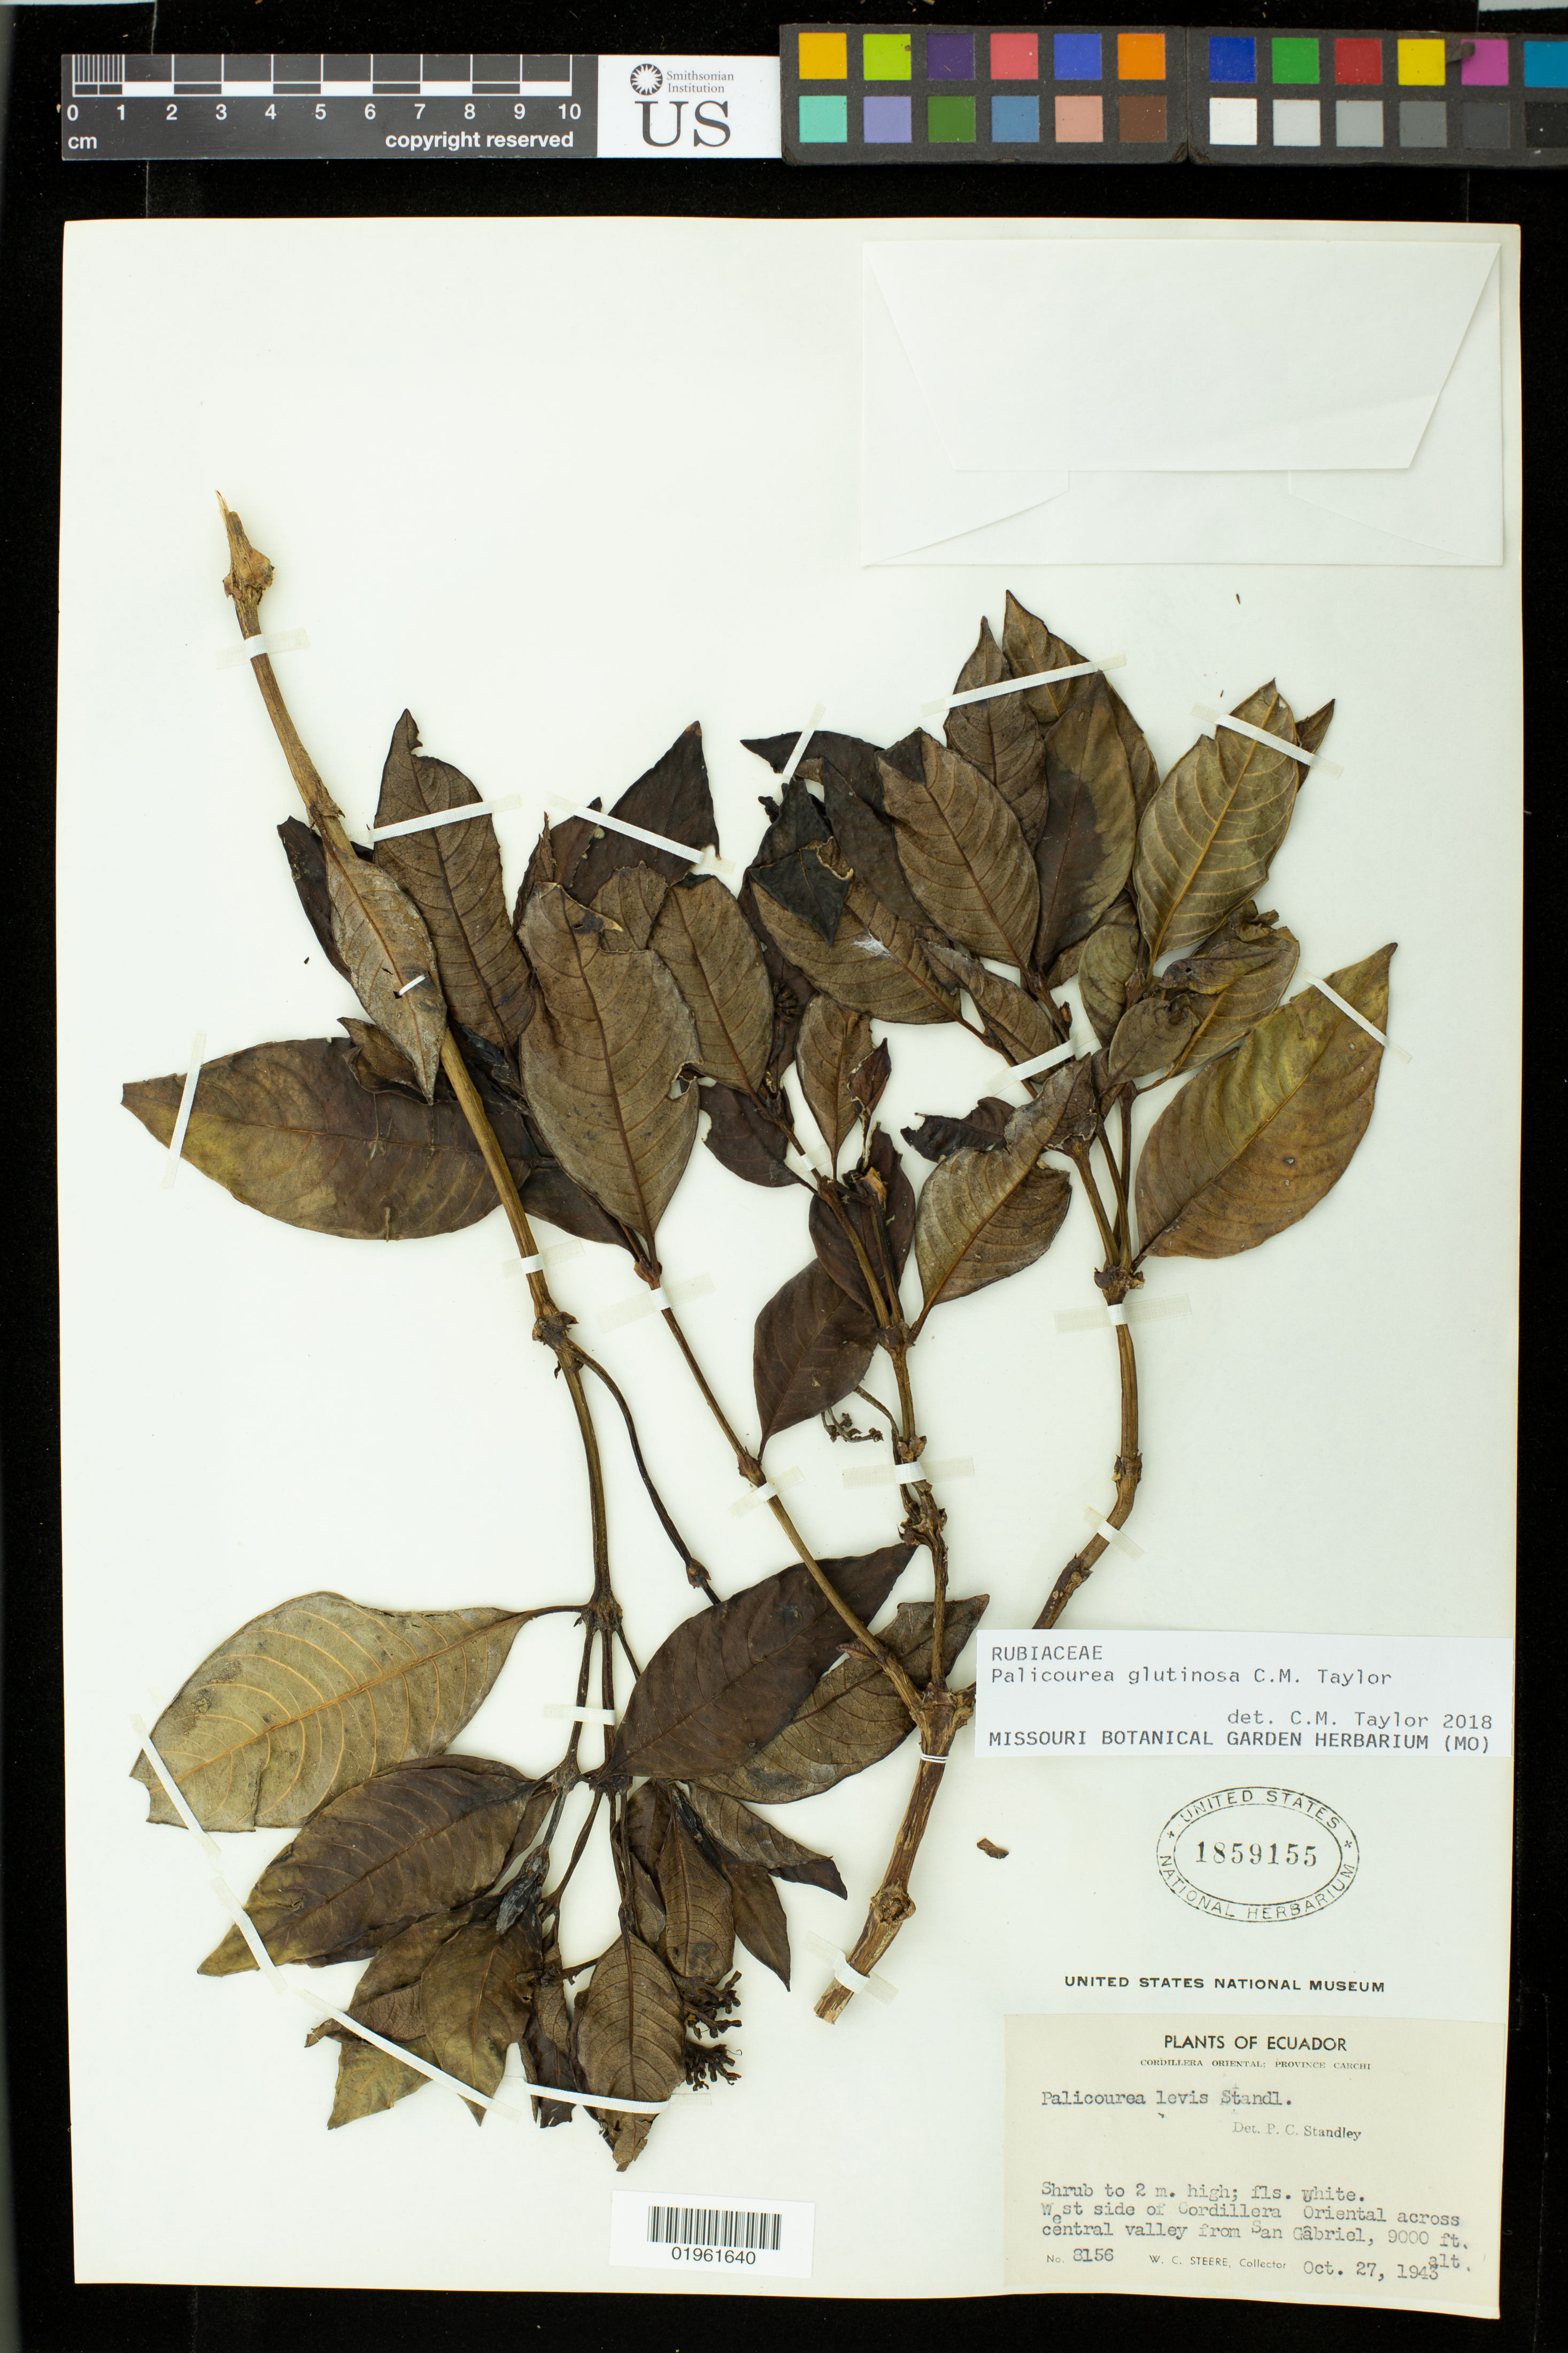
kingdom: Plantae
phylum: Tracheophyta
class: Magnoliopsida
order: Gentianales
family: Rubiaceae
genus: Palicourea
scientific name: Palicourea glutinosa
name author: C.M. Taylor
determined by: Taylor, Charlotte M.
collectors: W. C. Steere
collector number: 8156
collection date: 1943-10-27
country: Ecuador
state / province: Carchi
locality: Cordillera Oriental: Province Carchi, Roadside above Hacienda Indugel, west side of Cordillera Oriental across central valley from San Gabriel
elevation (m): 2743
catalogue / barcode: US 1859155